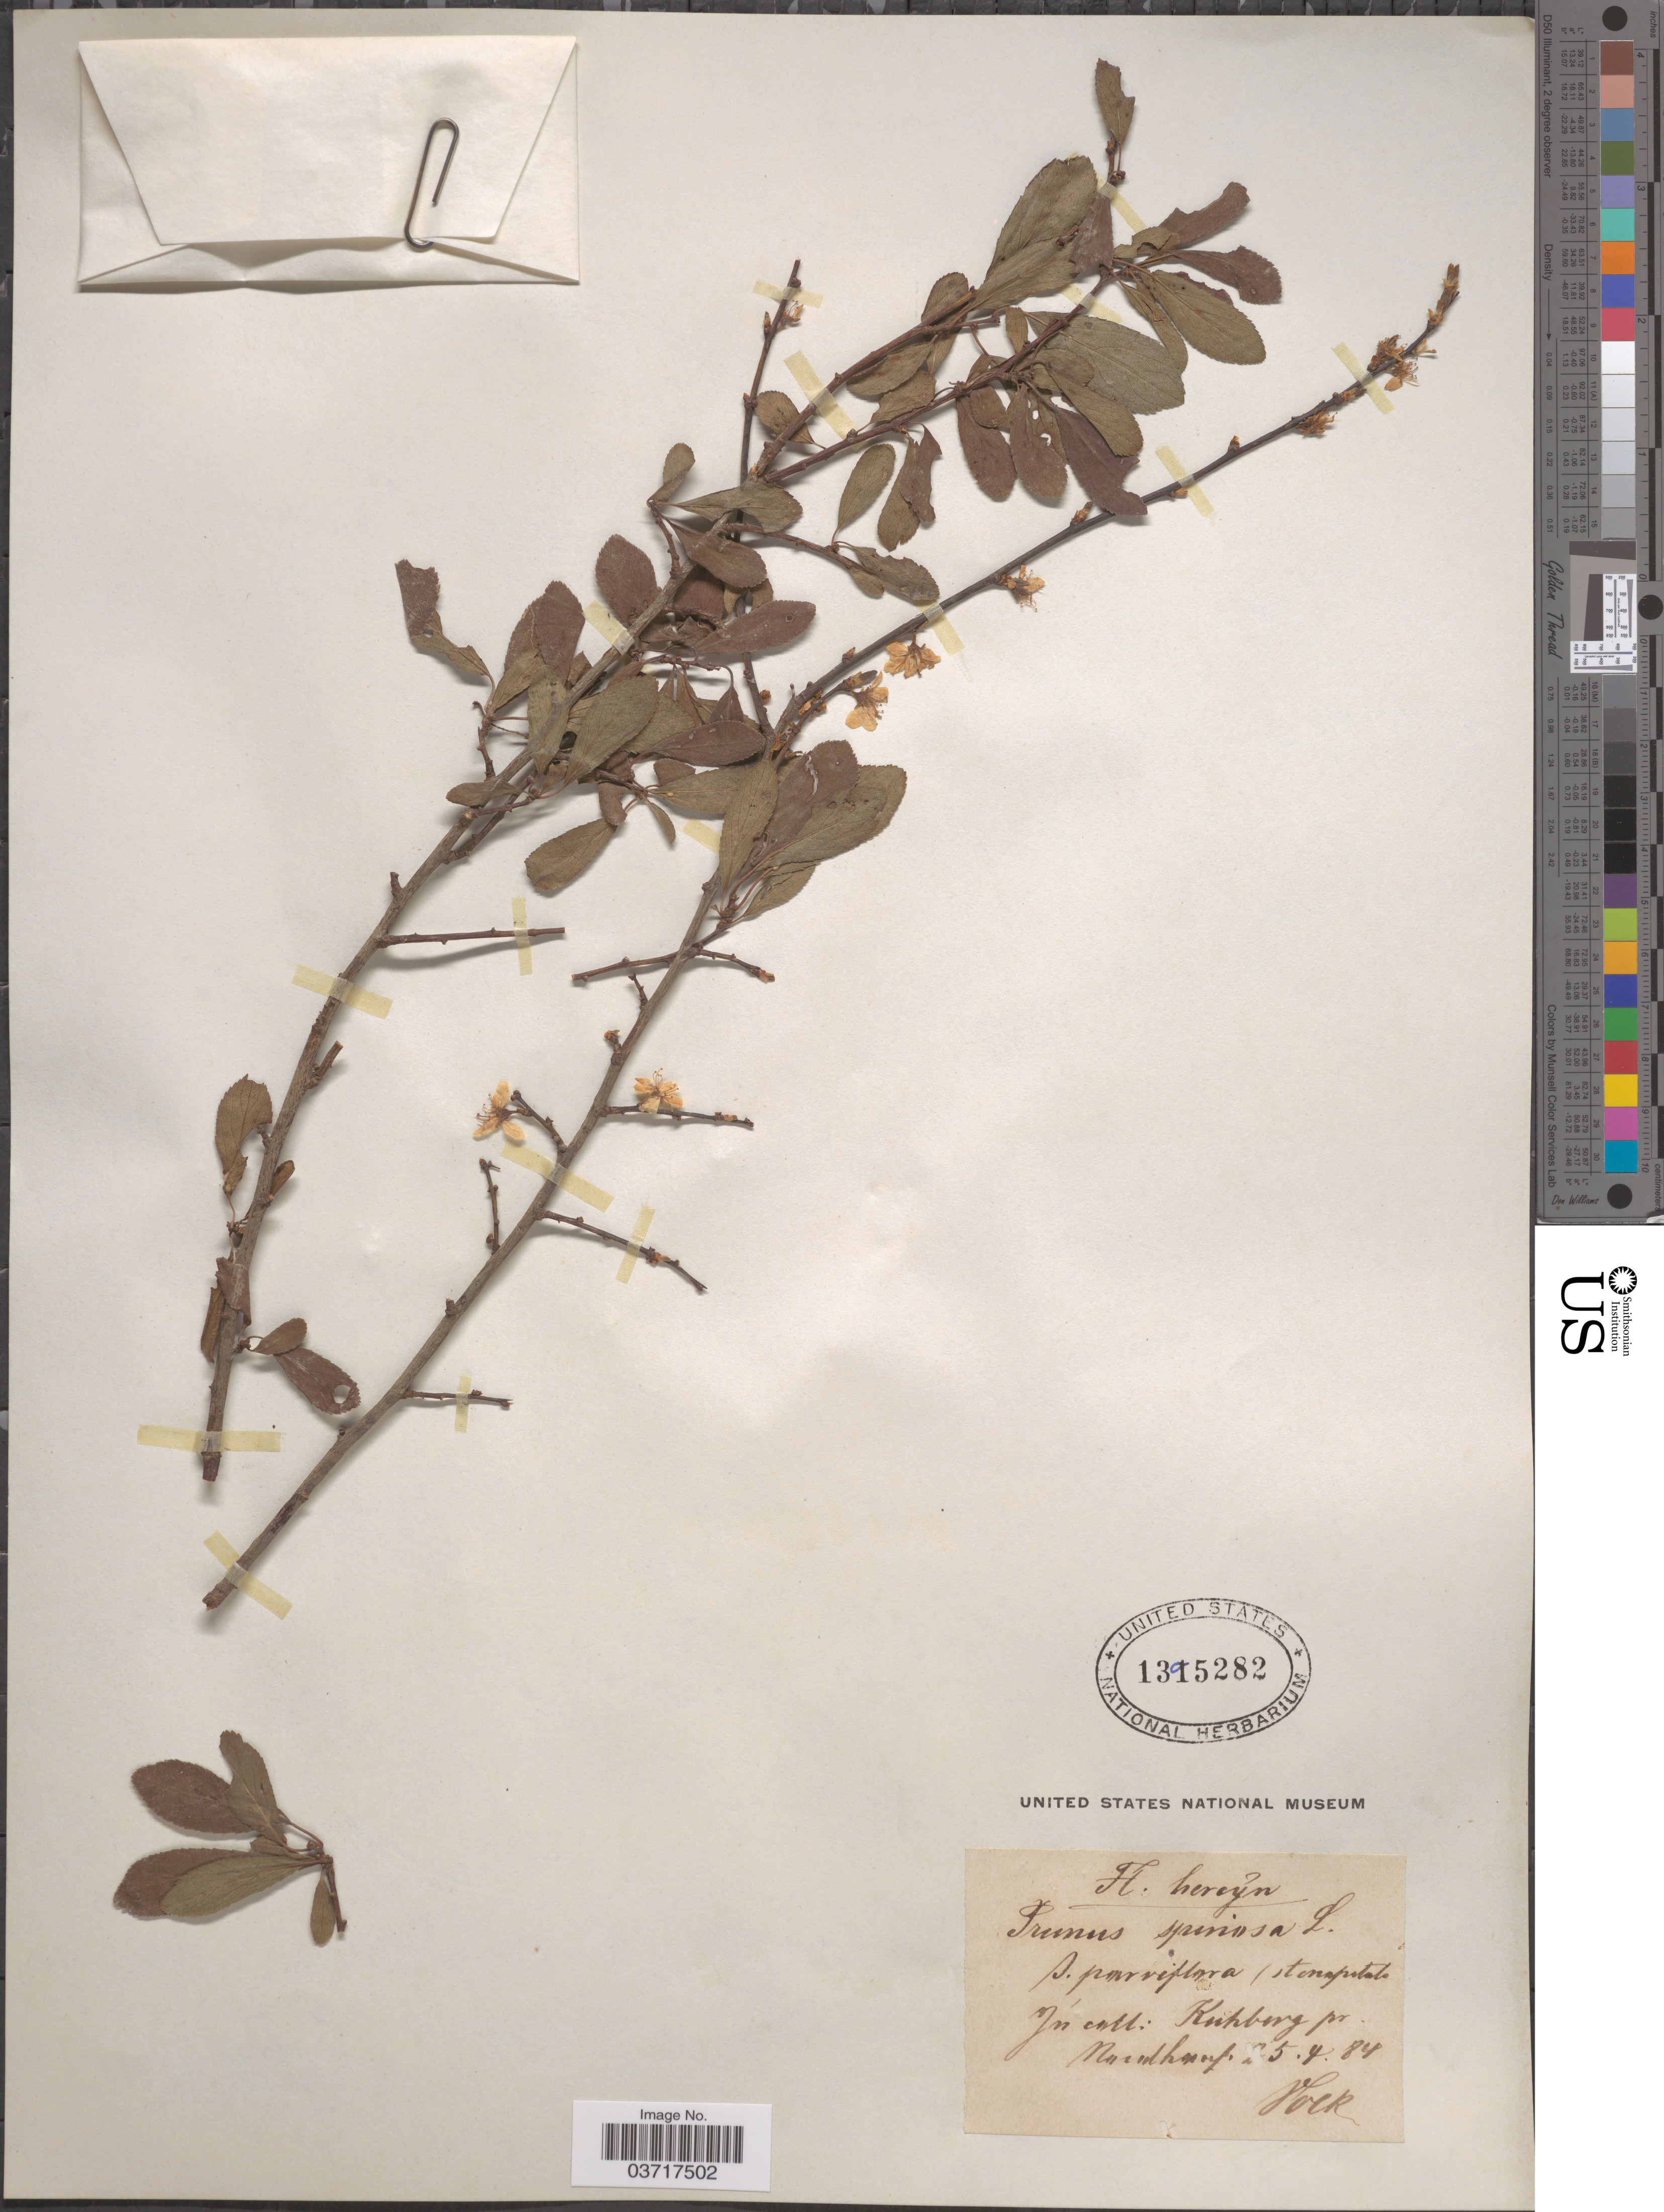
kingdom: Plantae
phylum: Tracheophyta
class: Magnoliopsida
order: Rosales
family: Rosaceae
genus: Prunus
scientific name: Prunus spinosa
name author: L.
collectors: Vock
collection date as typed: Transcribed d/m/y: 25/4/84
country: Germany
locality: Kuhberg pr. Nundhauf. [interpreted]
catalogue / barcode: US 1395282